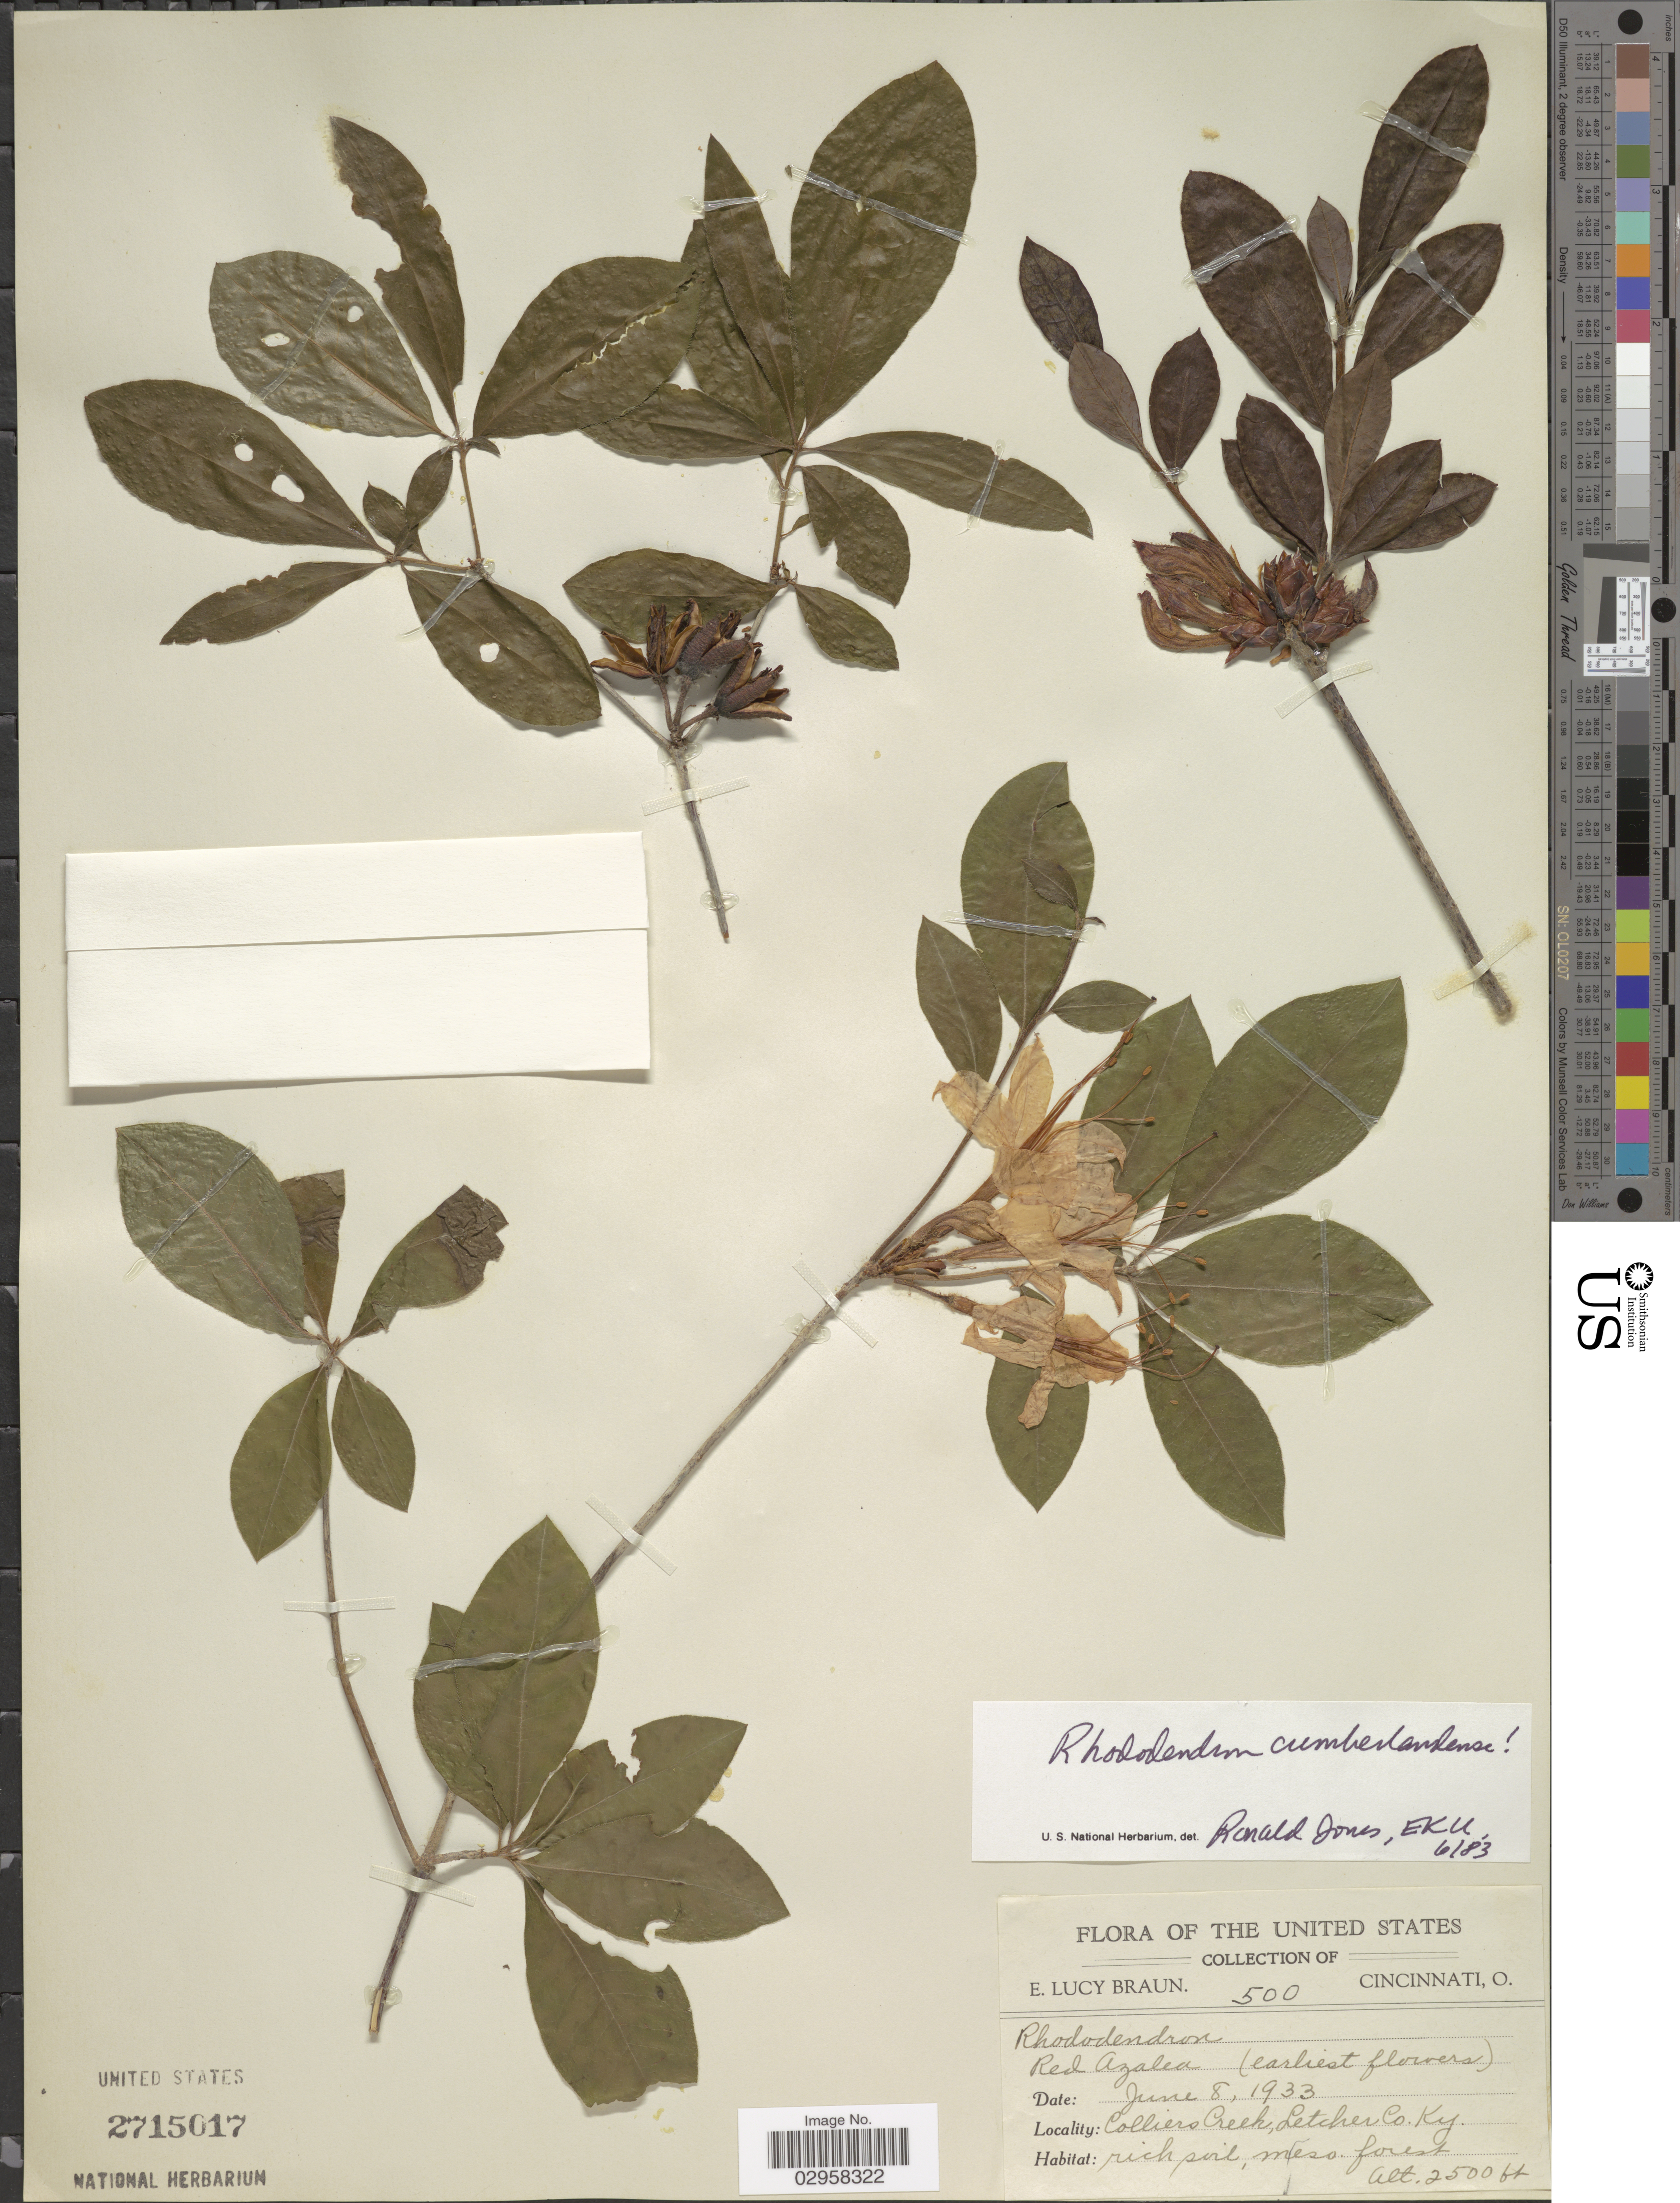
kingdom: Plantae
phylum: Tracheophyta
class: Magnoliopsida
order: Ericales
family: Ericaceae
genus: Rhododendron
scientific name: Rhododendron cumberlandense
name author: E.L. Braun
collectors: E. L. Braun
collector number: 500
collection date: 1933-06-08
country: United States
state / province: Kentucky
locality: Colliers Creek, Letcher Co. Ky.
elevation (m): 762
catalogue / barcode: US 2715017